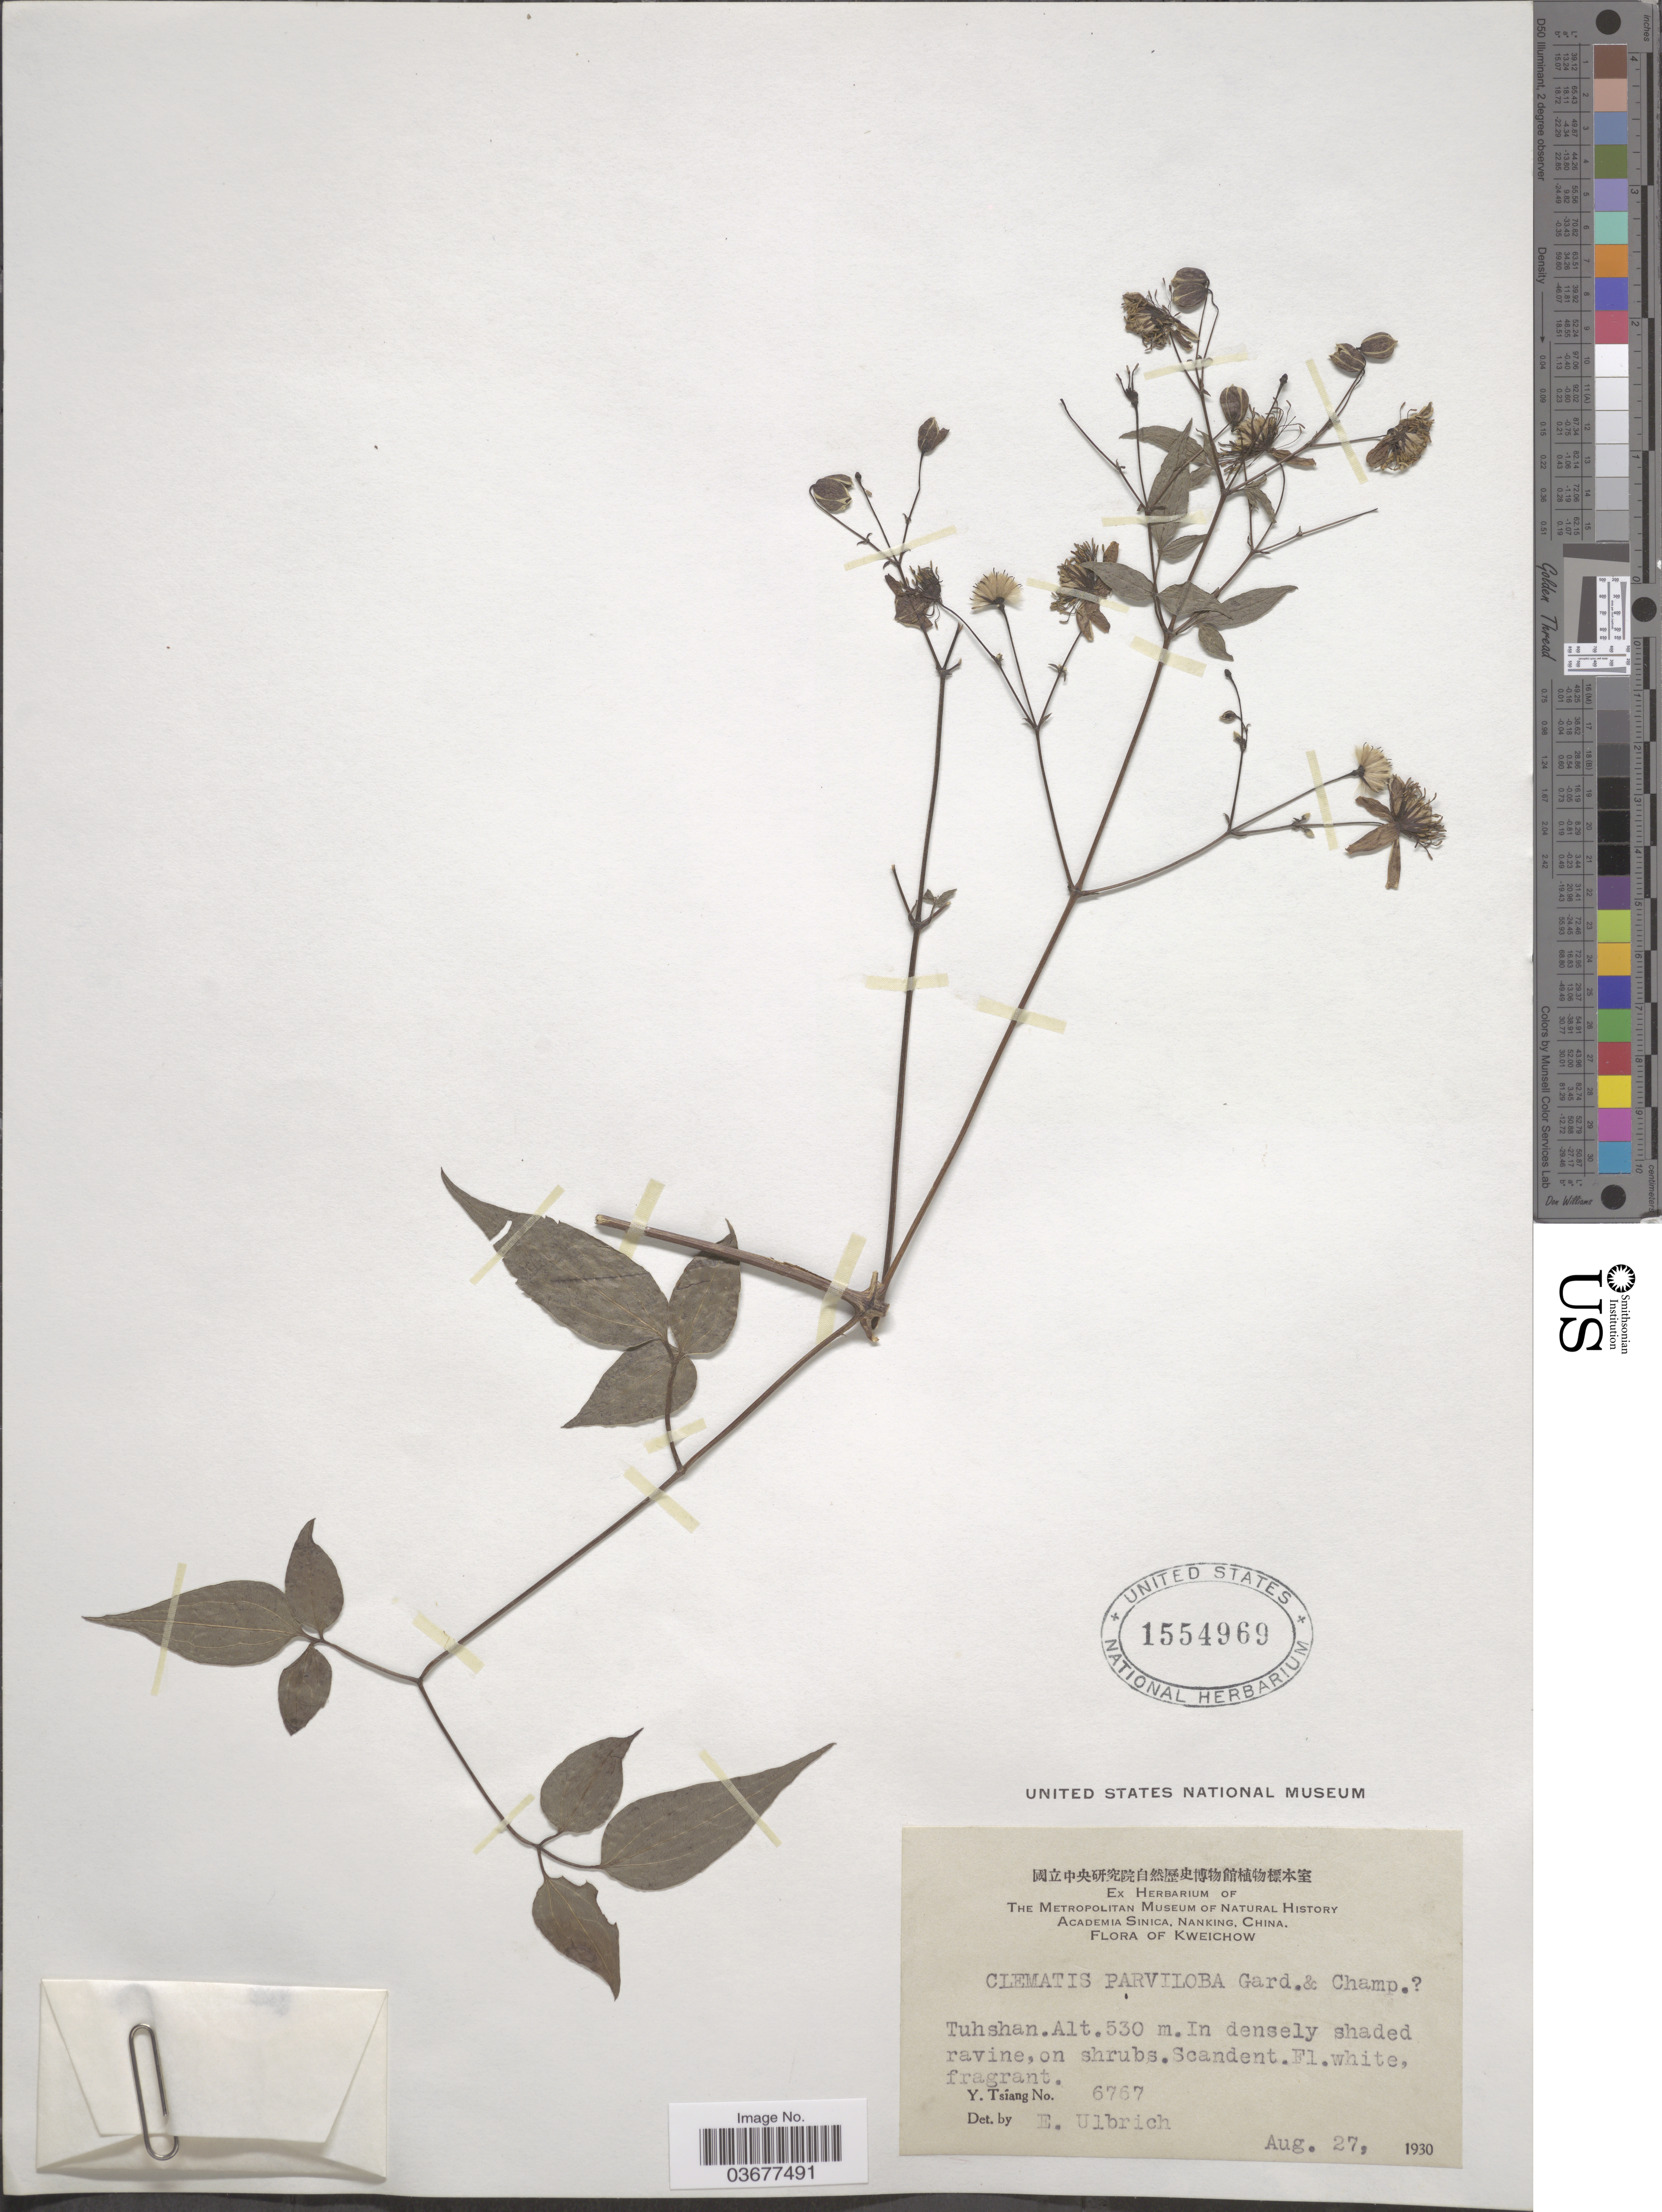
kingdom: Plantae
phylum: Tracheophyta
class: Magnoliopsida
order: Ranunculales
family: Ranunculaceae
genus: Clematis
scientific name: Clematis parviloba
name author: Gardner & Champ.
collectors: Y. Tsiang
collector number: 6767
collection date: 1930-08-27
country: China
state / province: Guizhou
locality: Kweichow. Tuhshan.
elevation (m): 530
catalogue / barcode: US 1554969